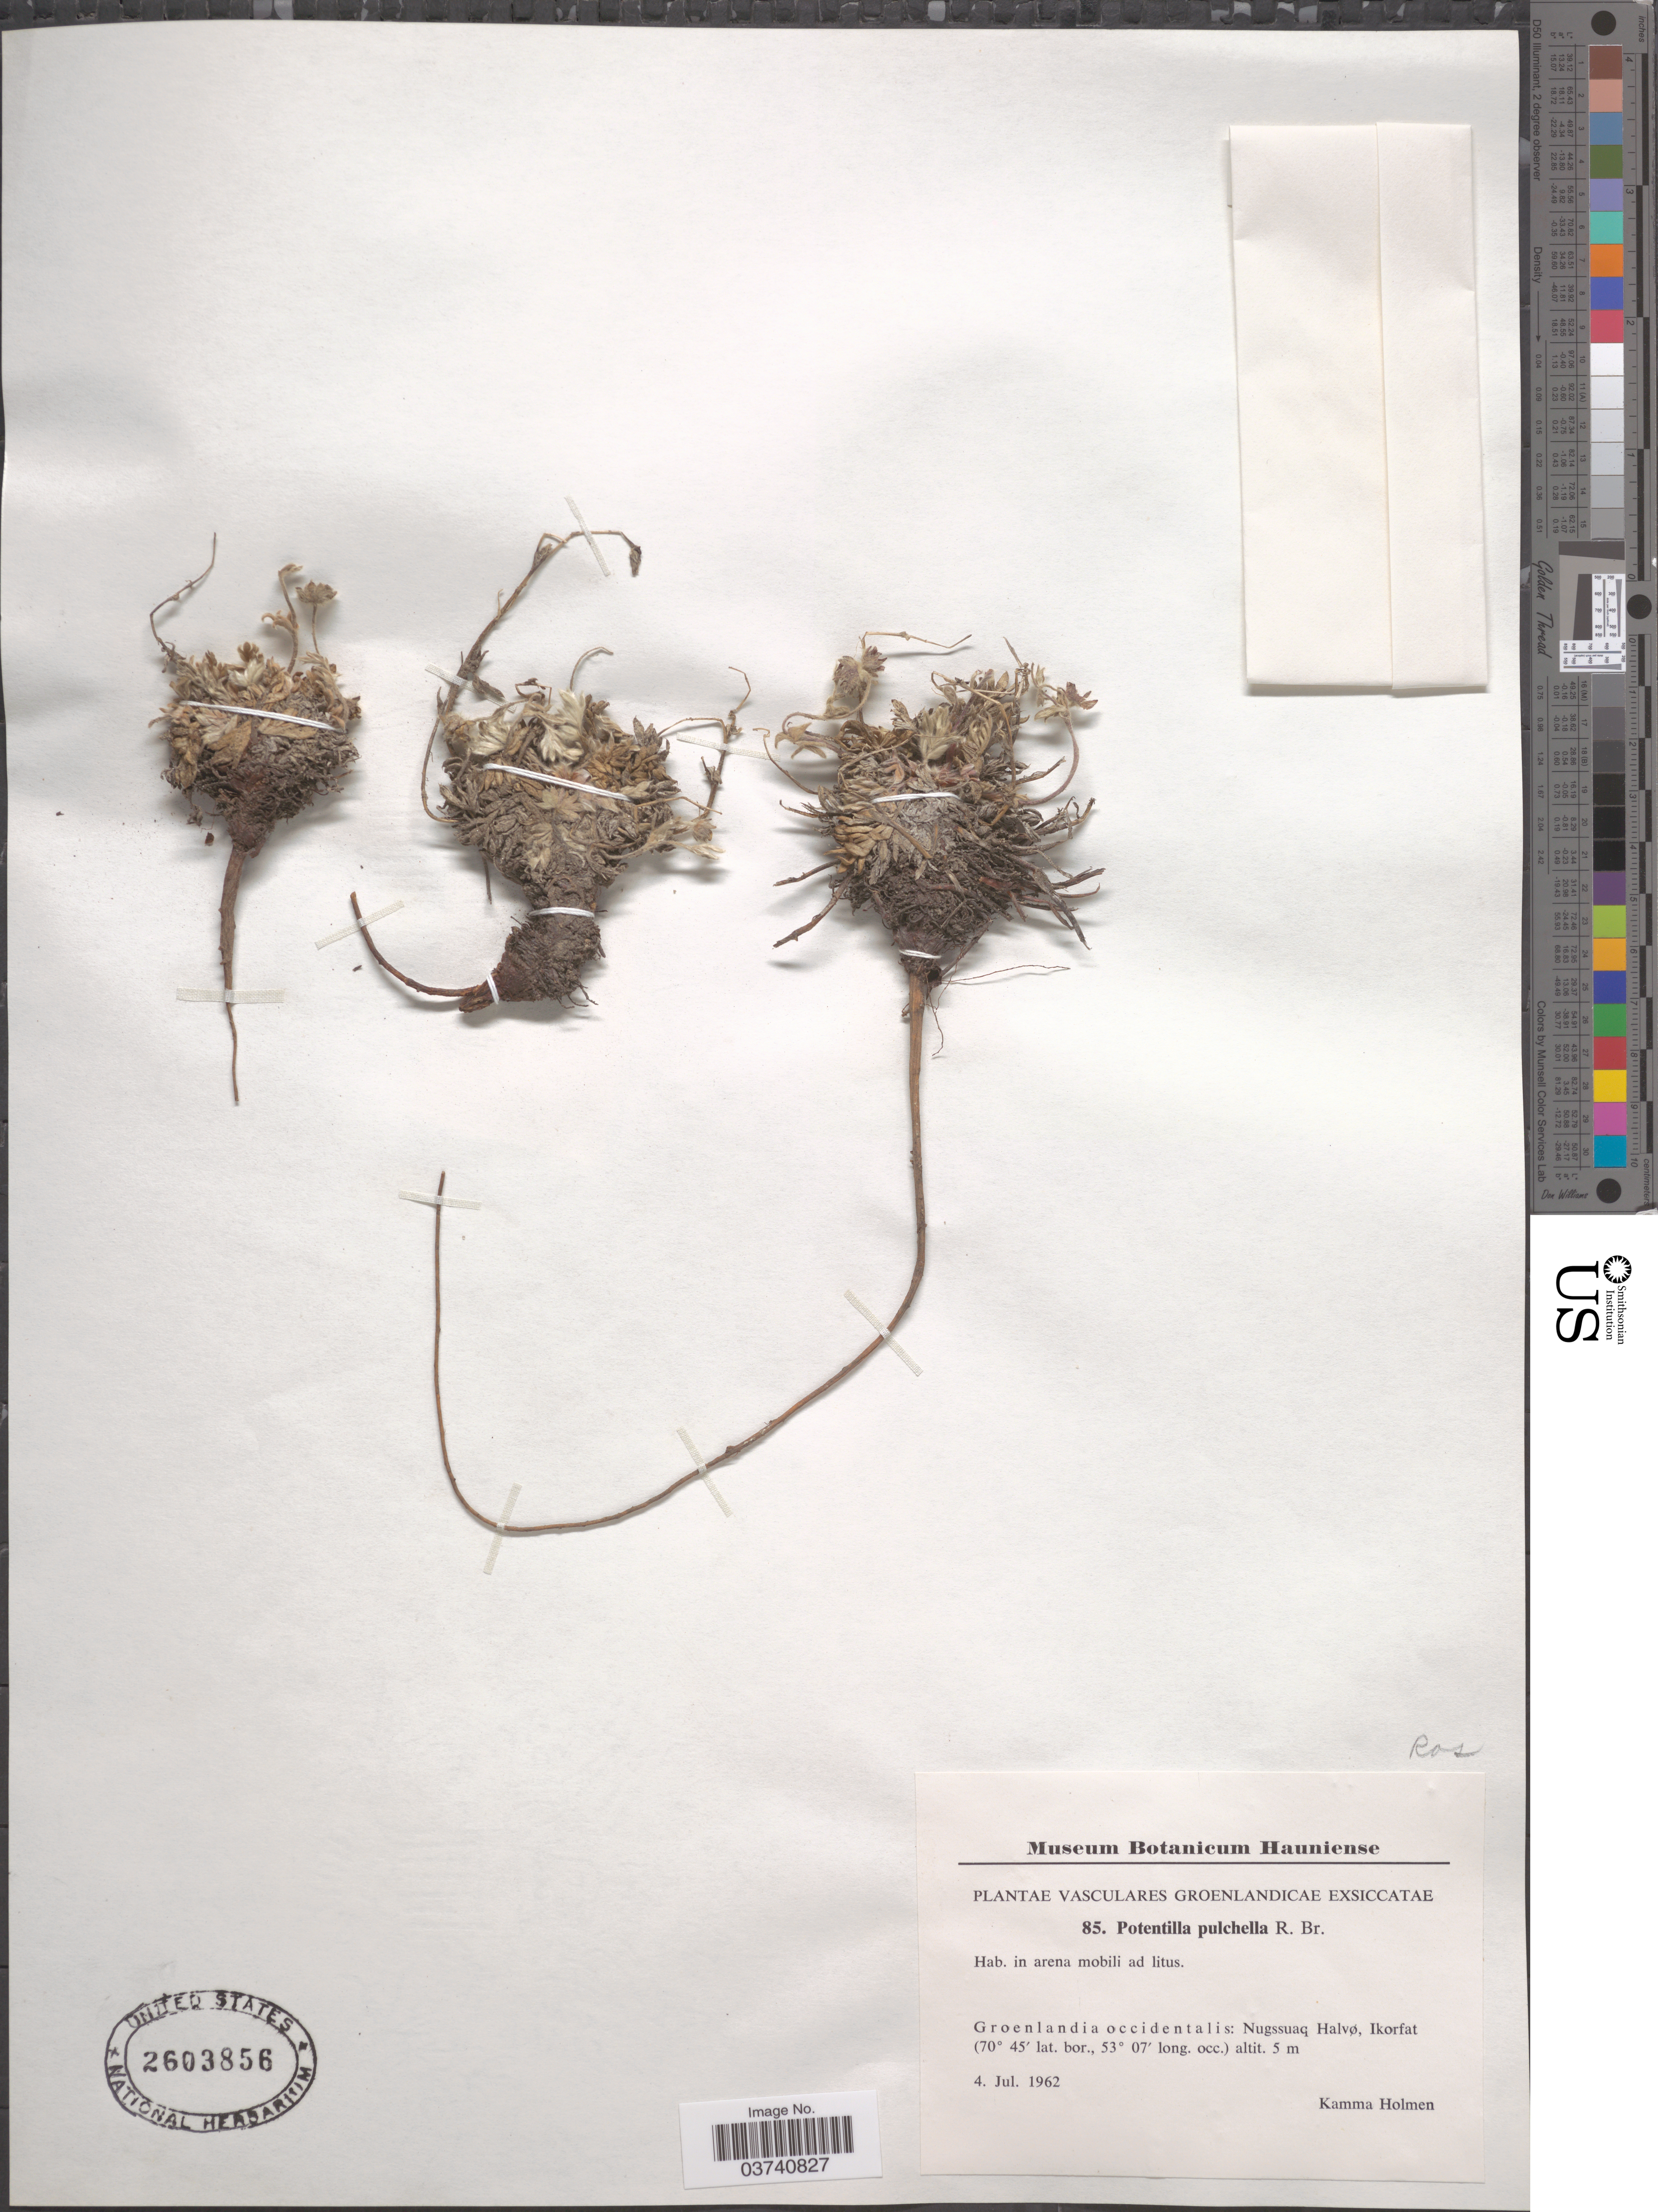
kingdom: Plantae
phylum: Tracheophyta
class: Magnoliopsida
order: Rosales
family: Rosaceae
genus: Potentilla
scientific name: Potentilla pulchella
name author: R. Br.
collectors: K. A. Holmen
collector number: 85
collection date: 1962-07-04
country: Greenland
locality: Vasculares Groenlandicae. Groenlandia occidentalis: Nugssuaq Halvø, Ikorfat.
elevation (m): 5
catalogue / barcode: US 2603856